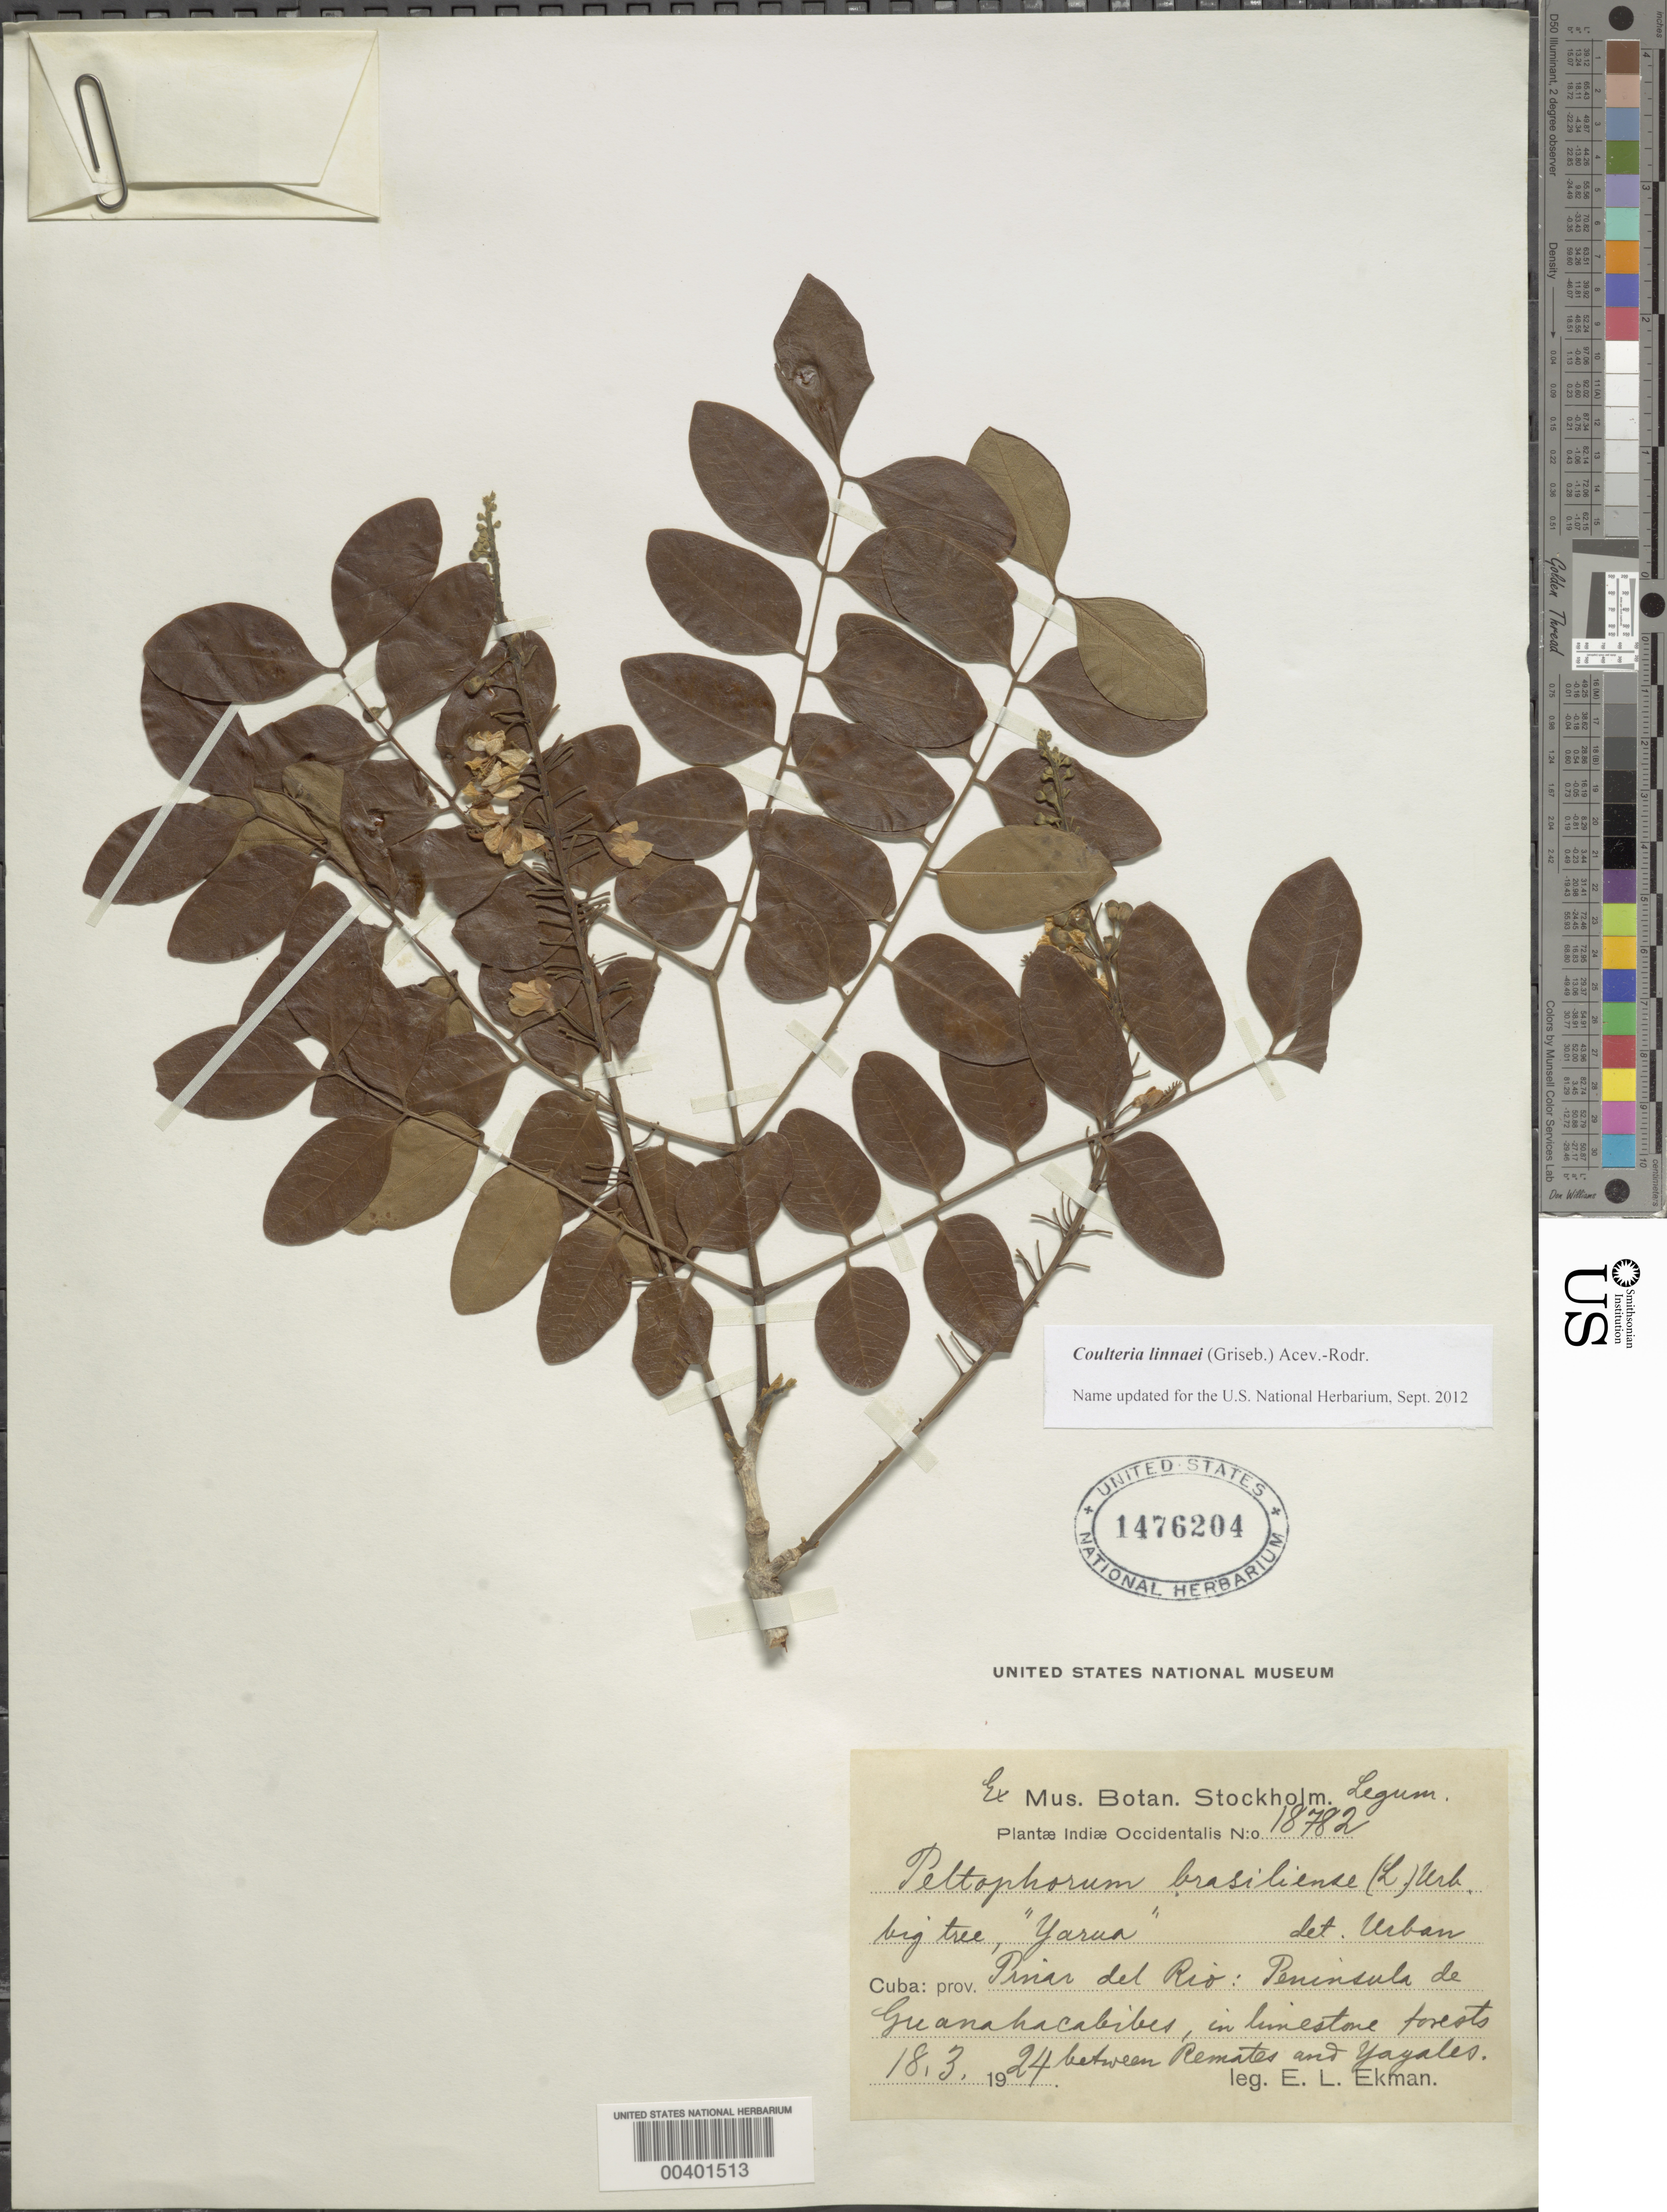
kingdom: Plantae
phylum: Tracheophyta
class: Magnoliopsida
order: Fabales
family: Fabaceae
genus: Coulteria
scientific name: Coulteria linnaei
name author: (Griseb.) Acev.-Rodr.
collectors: E. L. Ekman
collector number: H. 18782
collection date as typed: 18 Mar 1924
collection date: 1924-03-18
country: Cuba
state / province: Pinar del Río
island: Greater Antilles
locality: Peninsula de Guanahacabilus, between Remates and Yayales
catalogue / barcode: US 1476204